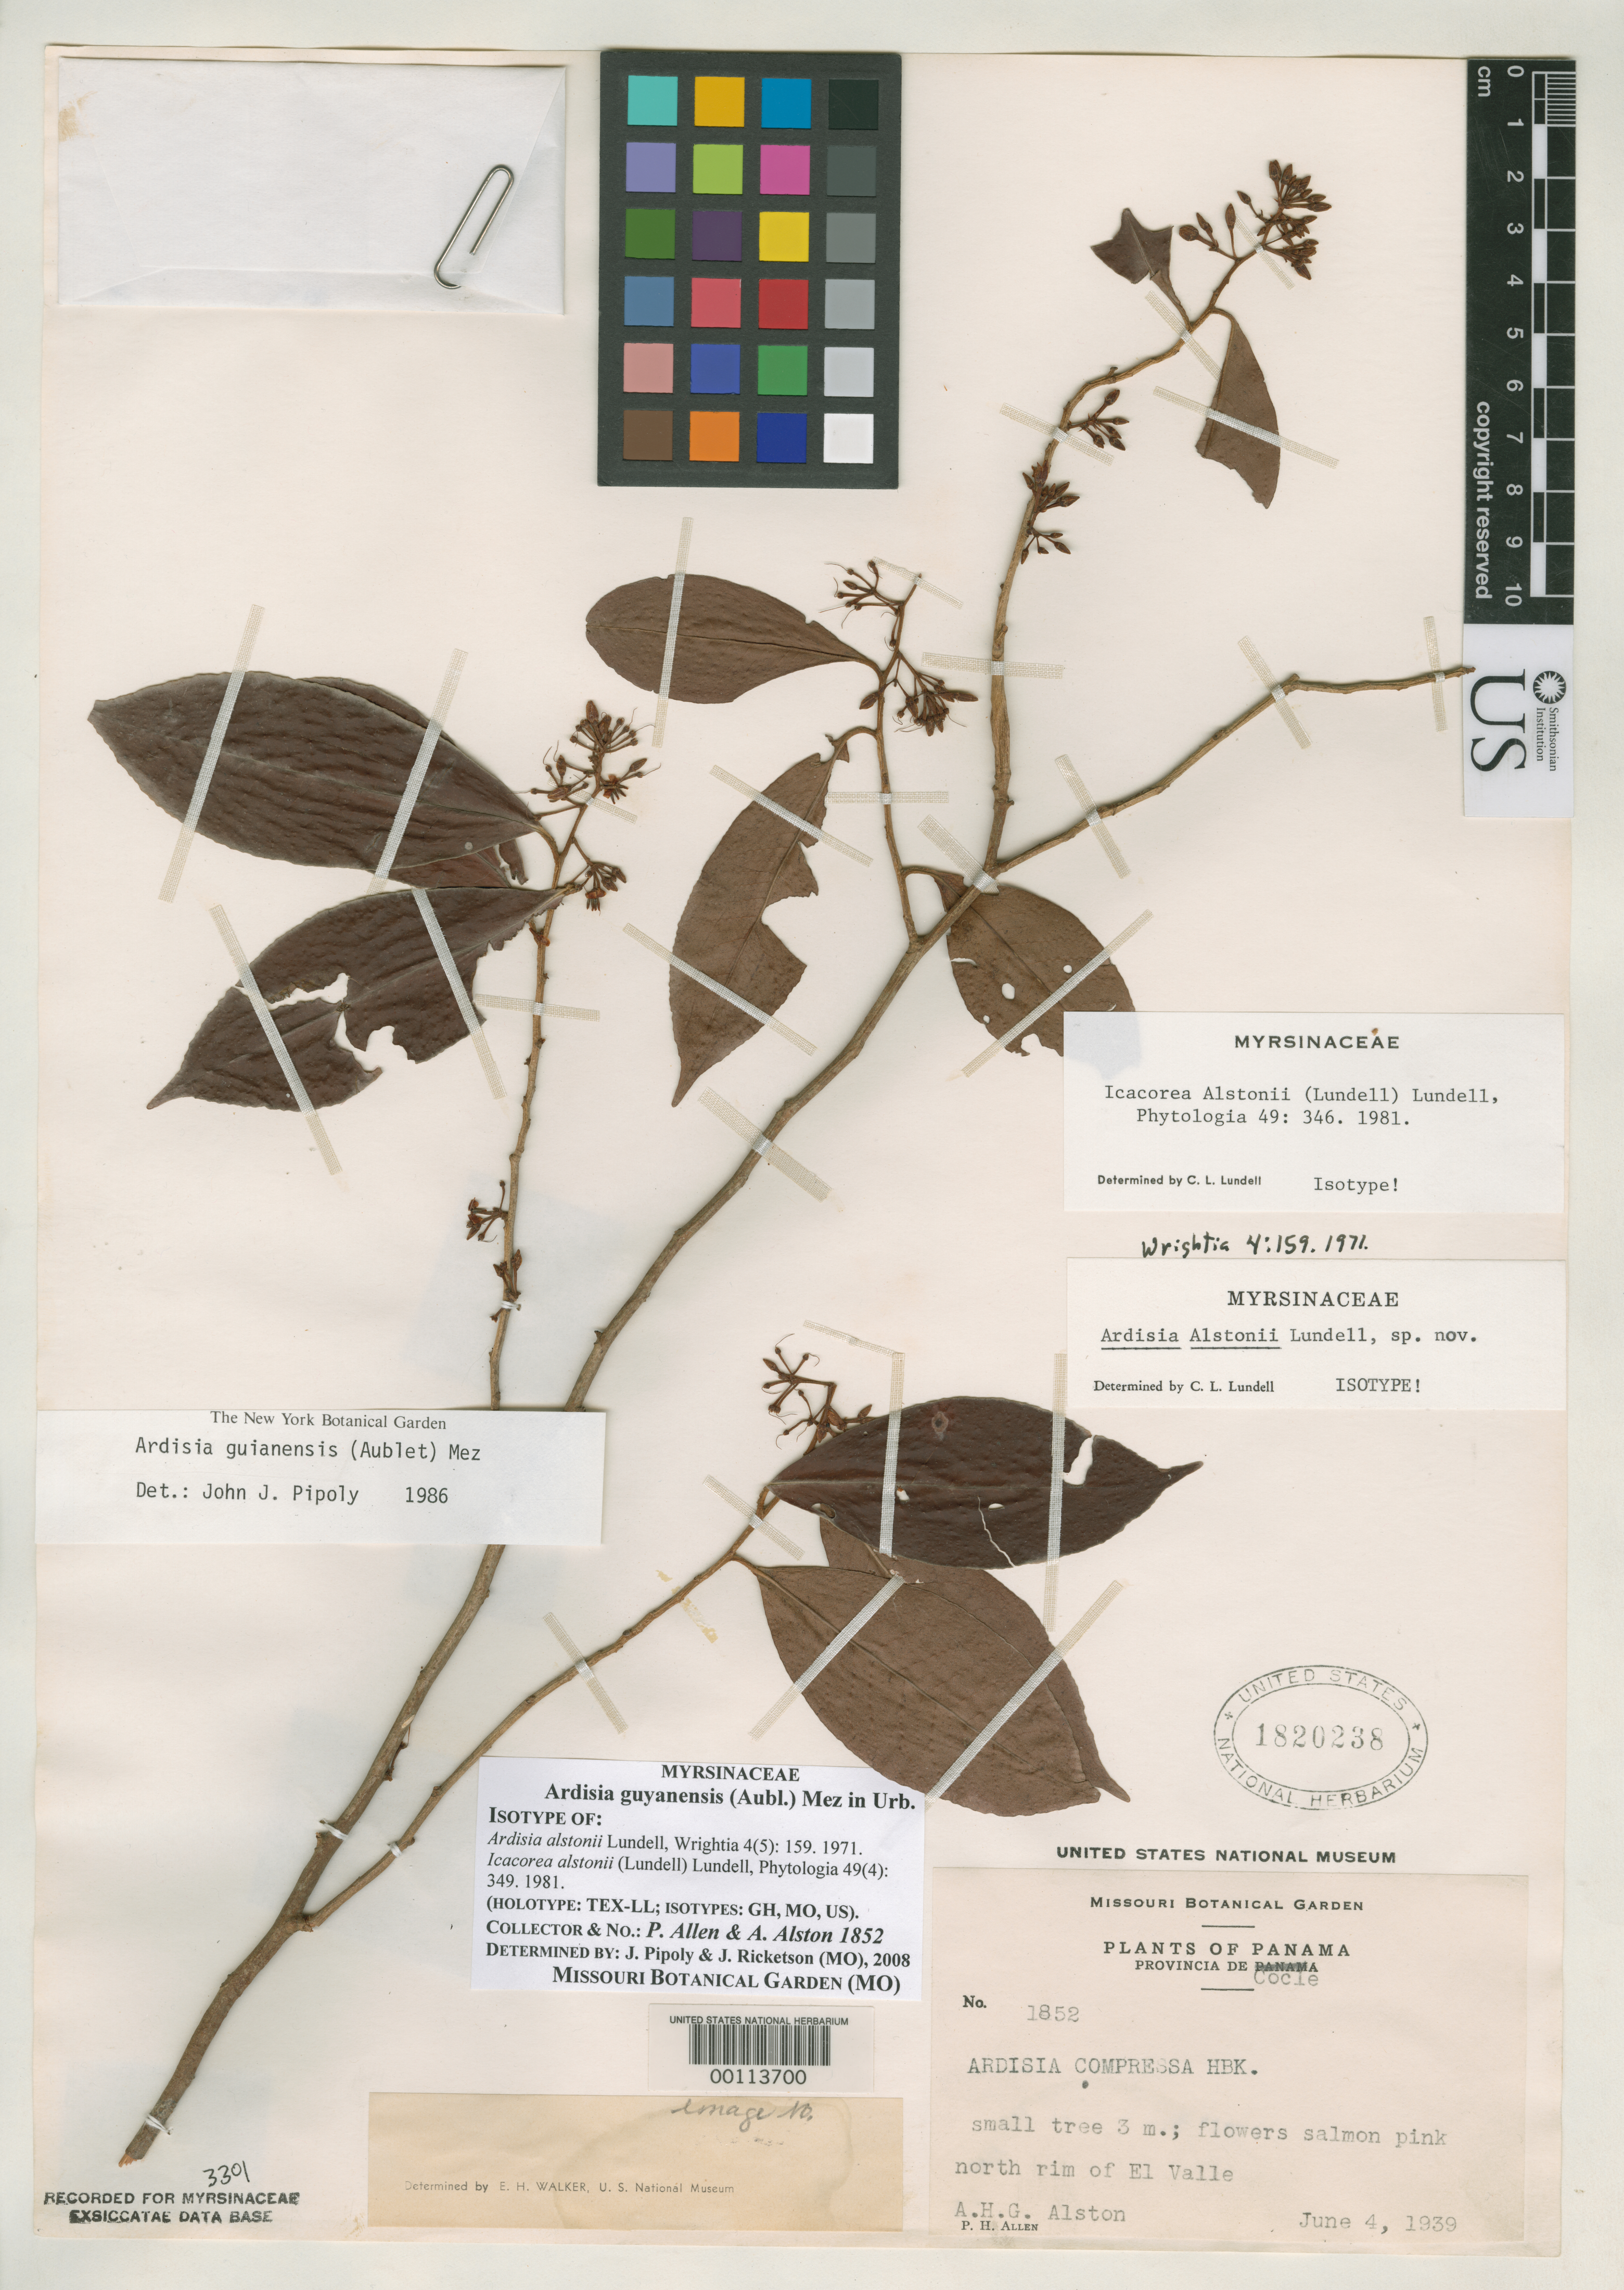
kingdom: Plantae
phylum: Tracheophyta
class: Magnoliopsida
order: Ericales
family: Primulaceae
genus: Ardisia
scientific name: Ardisia alstonii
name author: Lundell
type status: Isotype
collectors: P. H. Allen & A. H. Alston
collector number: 1852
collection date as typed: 04 Jun 1939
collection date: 1939-06-04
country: Panama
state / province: Coclé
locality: El Valle.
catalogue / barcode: US 1820238